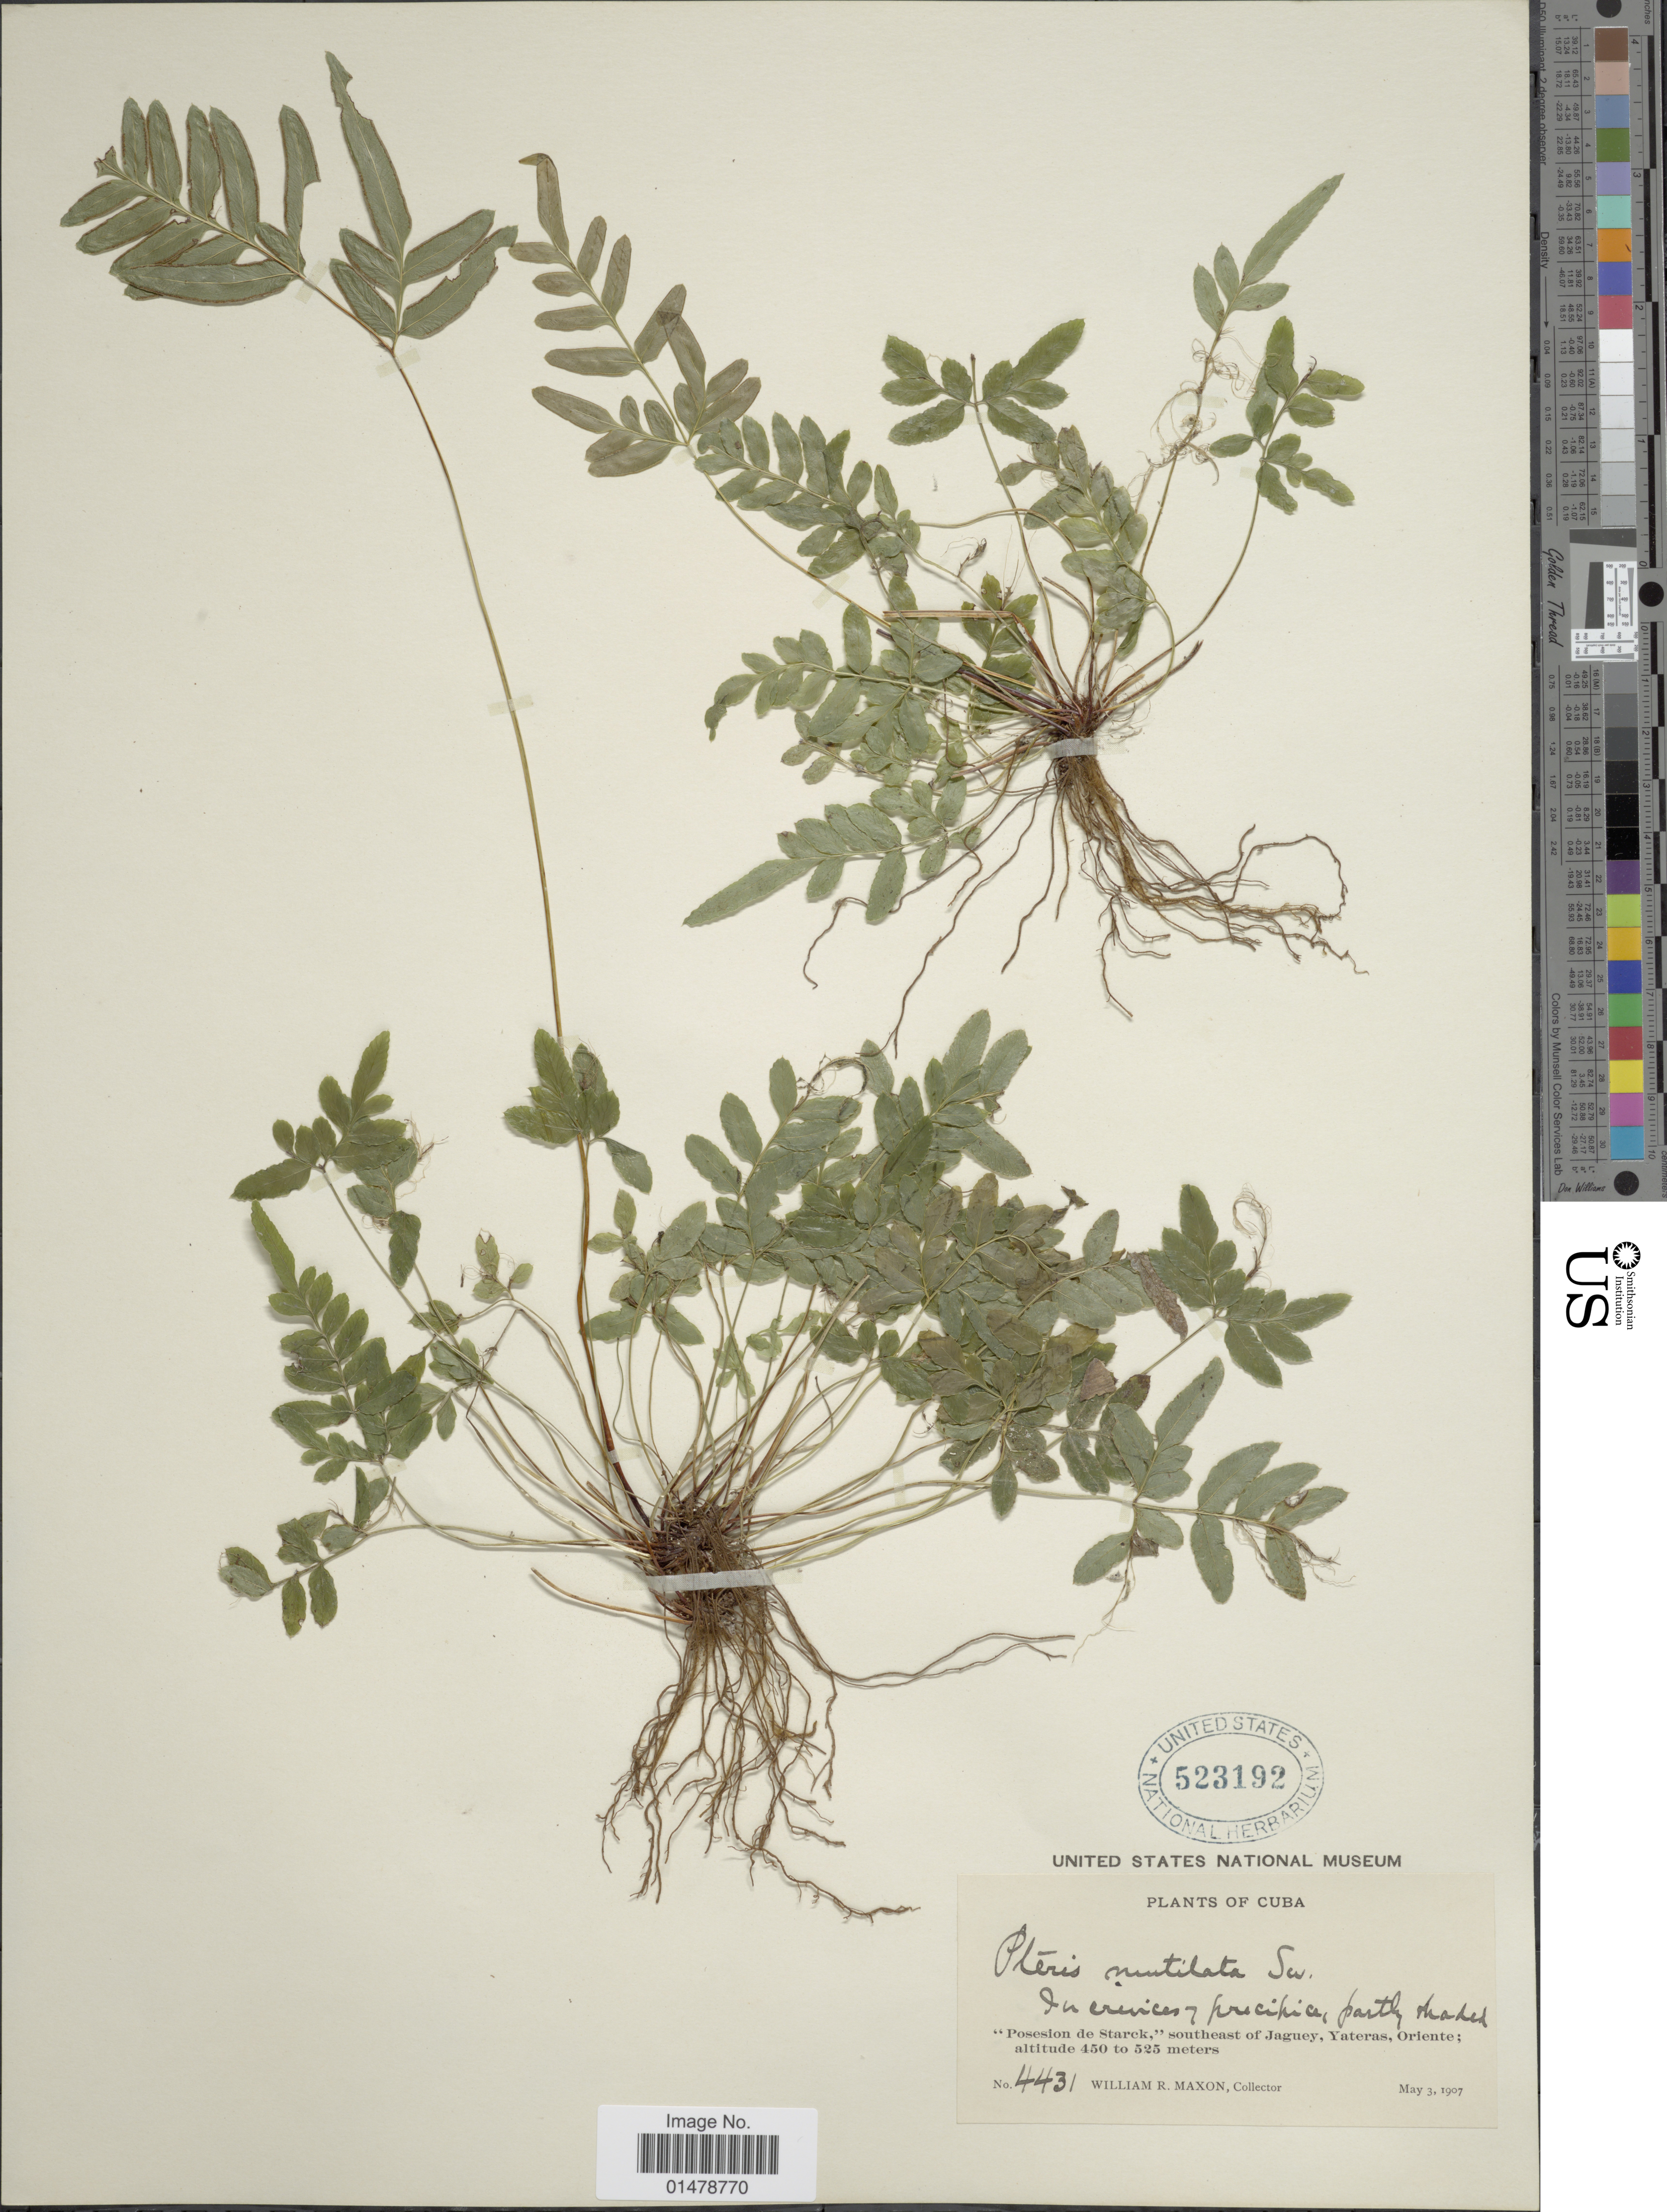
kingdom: Plantae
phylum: Tracheophyta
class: Polypodiopsida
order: Polypodiales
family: Pteridaceae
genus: Pteris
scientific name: Pteris mutilata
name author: L.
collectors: W. R. Maxon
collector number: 4431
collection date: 1907-05-03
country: Cuba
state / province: Oriente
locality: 'Posesion de Starck,' southeast of Jaguey, Yateras.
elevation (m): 450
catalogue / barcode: US 523192